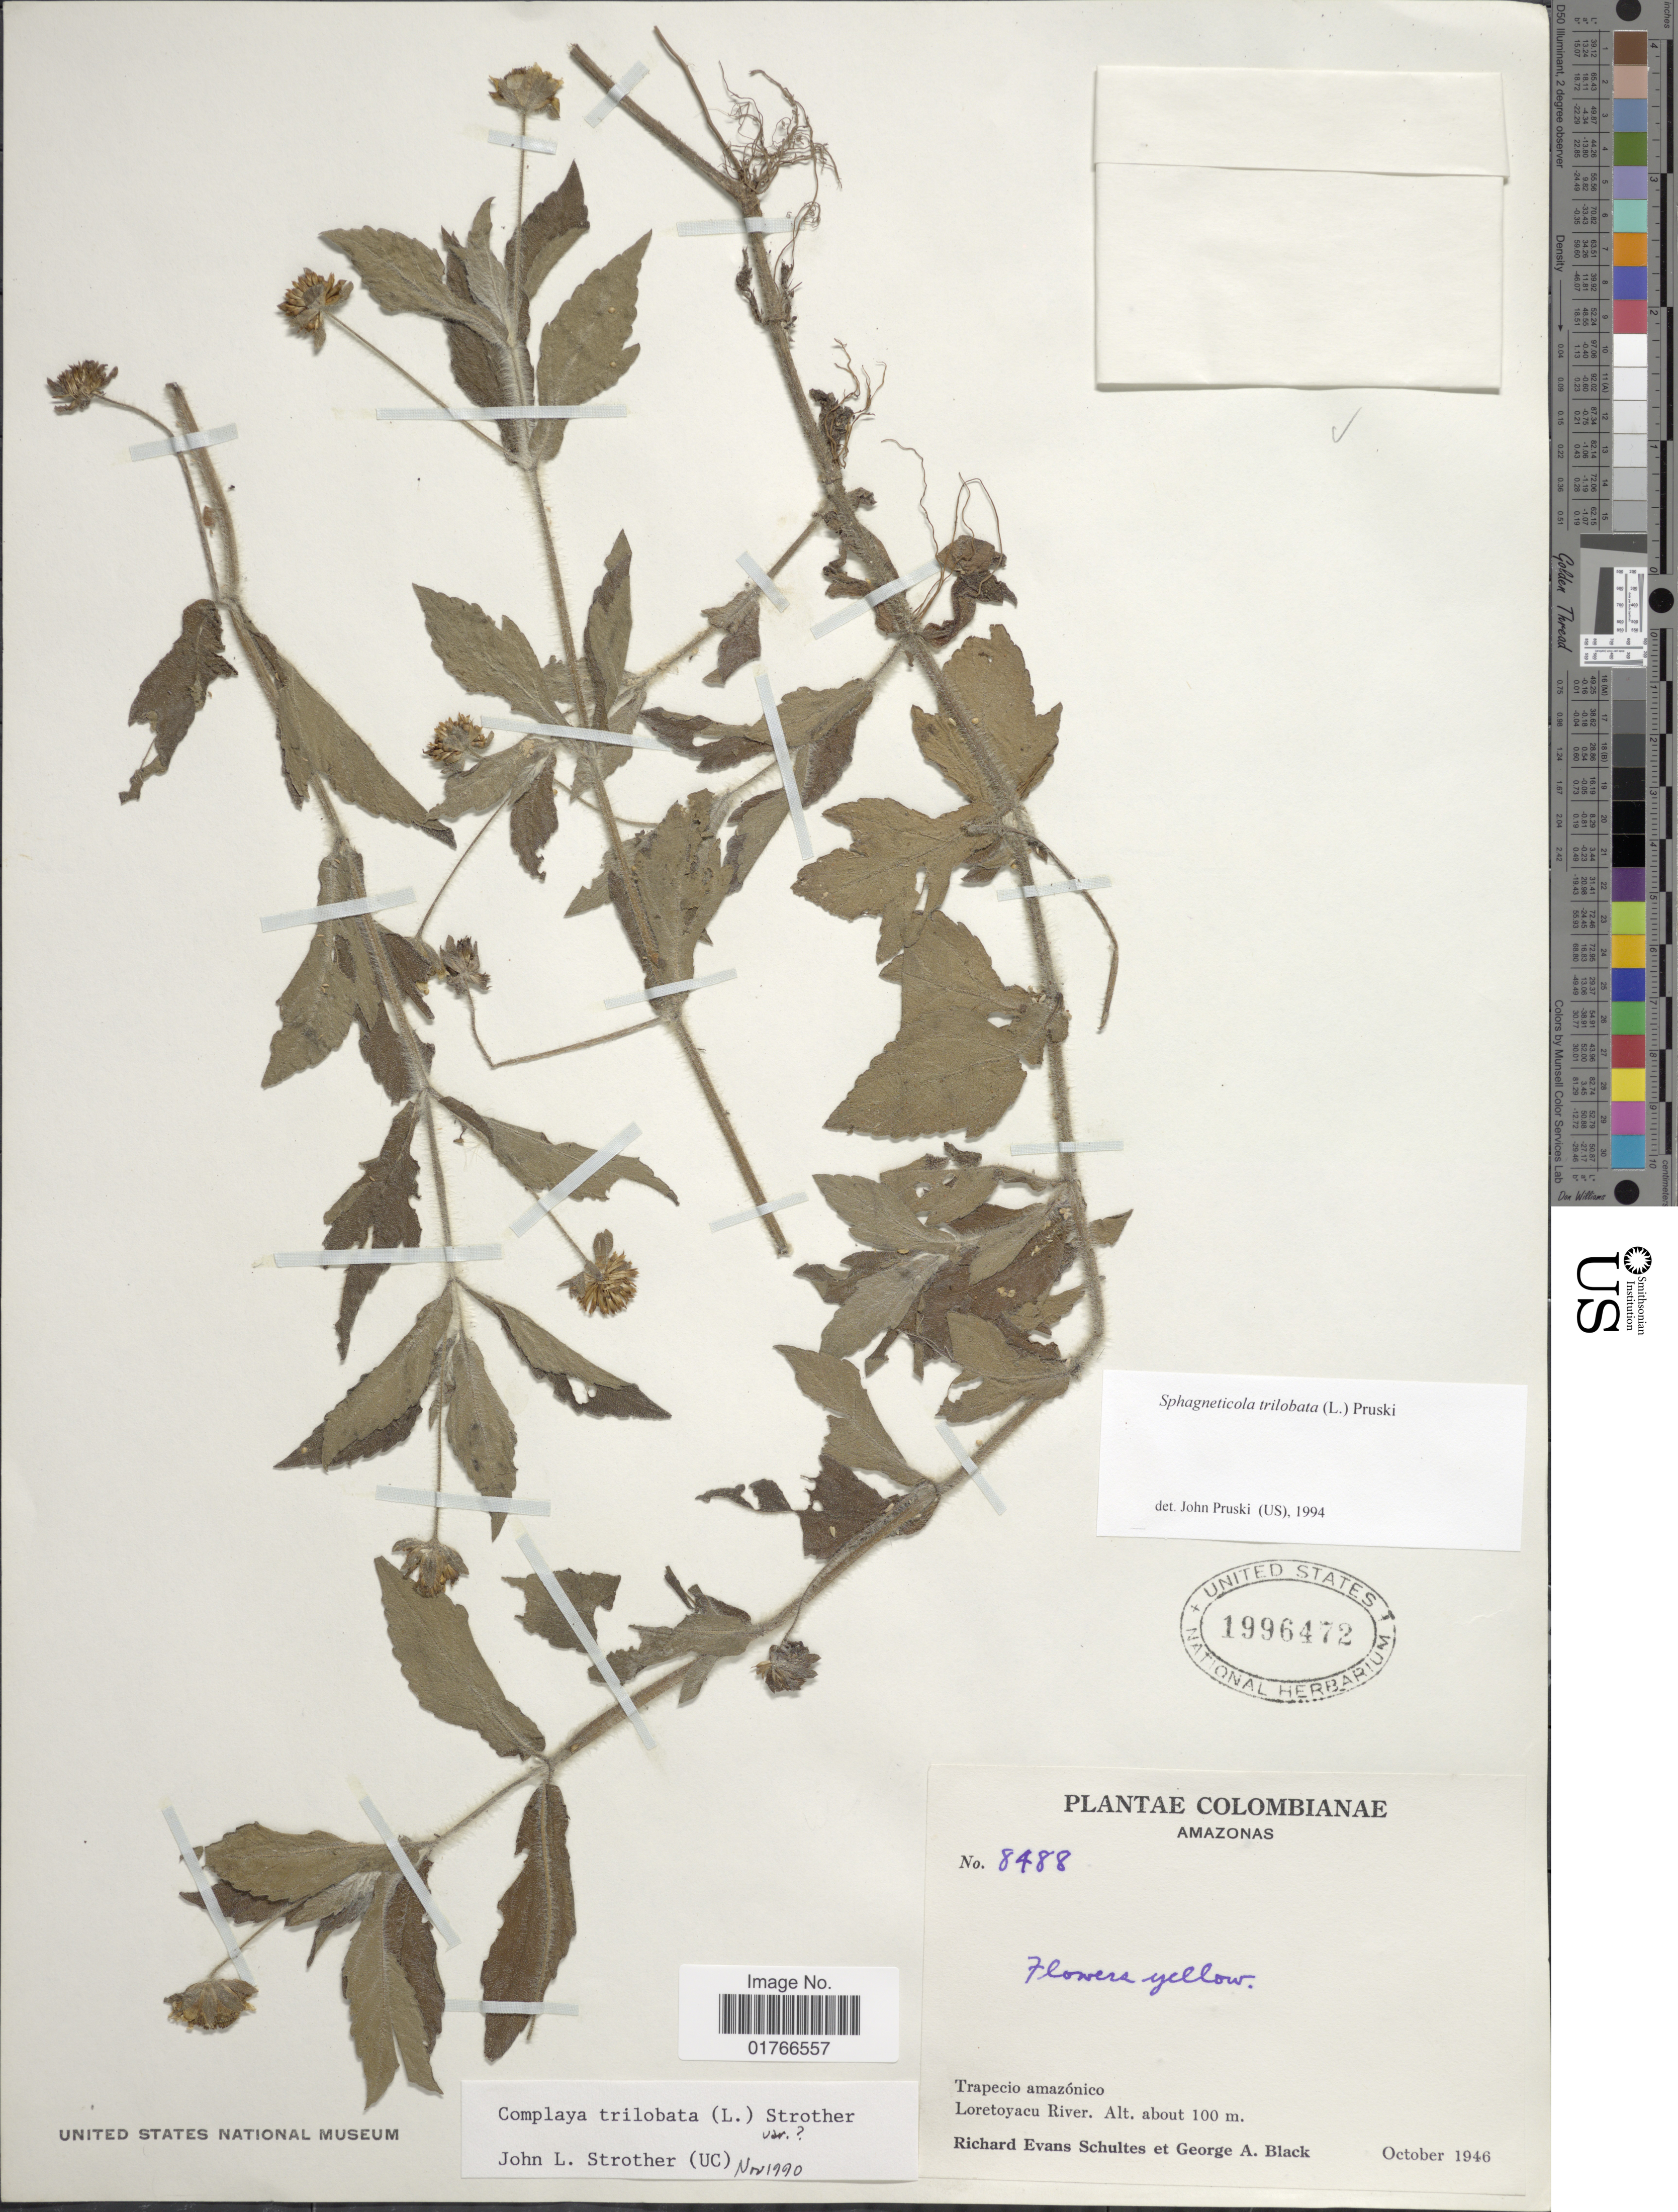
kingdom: Plantae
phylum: Tracheophyta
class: Magnoliopsida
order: Asterales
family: Asteraceae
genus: Sphagneticola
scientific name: Sphagneticola trilobata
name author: (L.) Pruski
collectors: R. E. Schultes & G. A. Black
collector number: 8488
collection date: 1946-10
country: Colombia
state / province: Amazônas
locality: Trapecio amazonico, Loretoyacu River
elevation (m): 100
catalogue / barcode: US 1996472